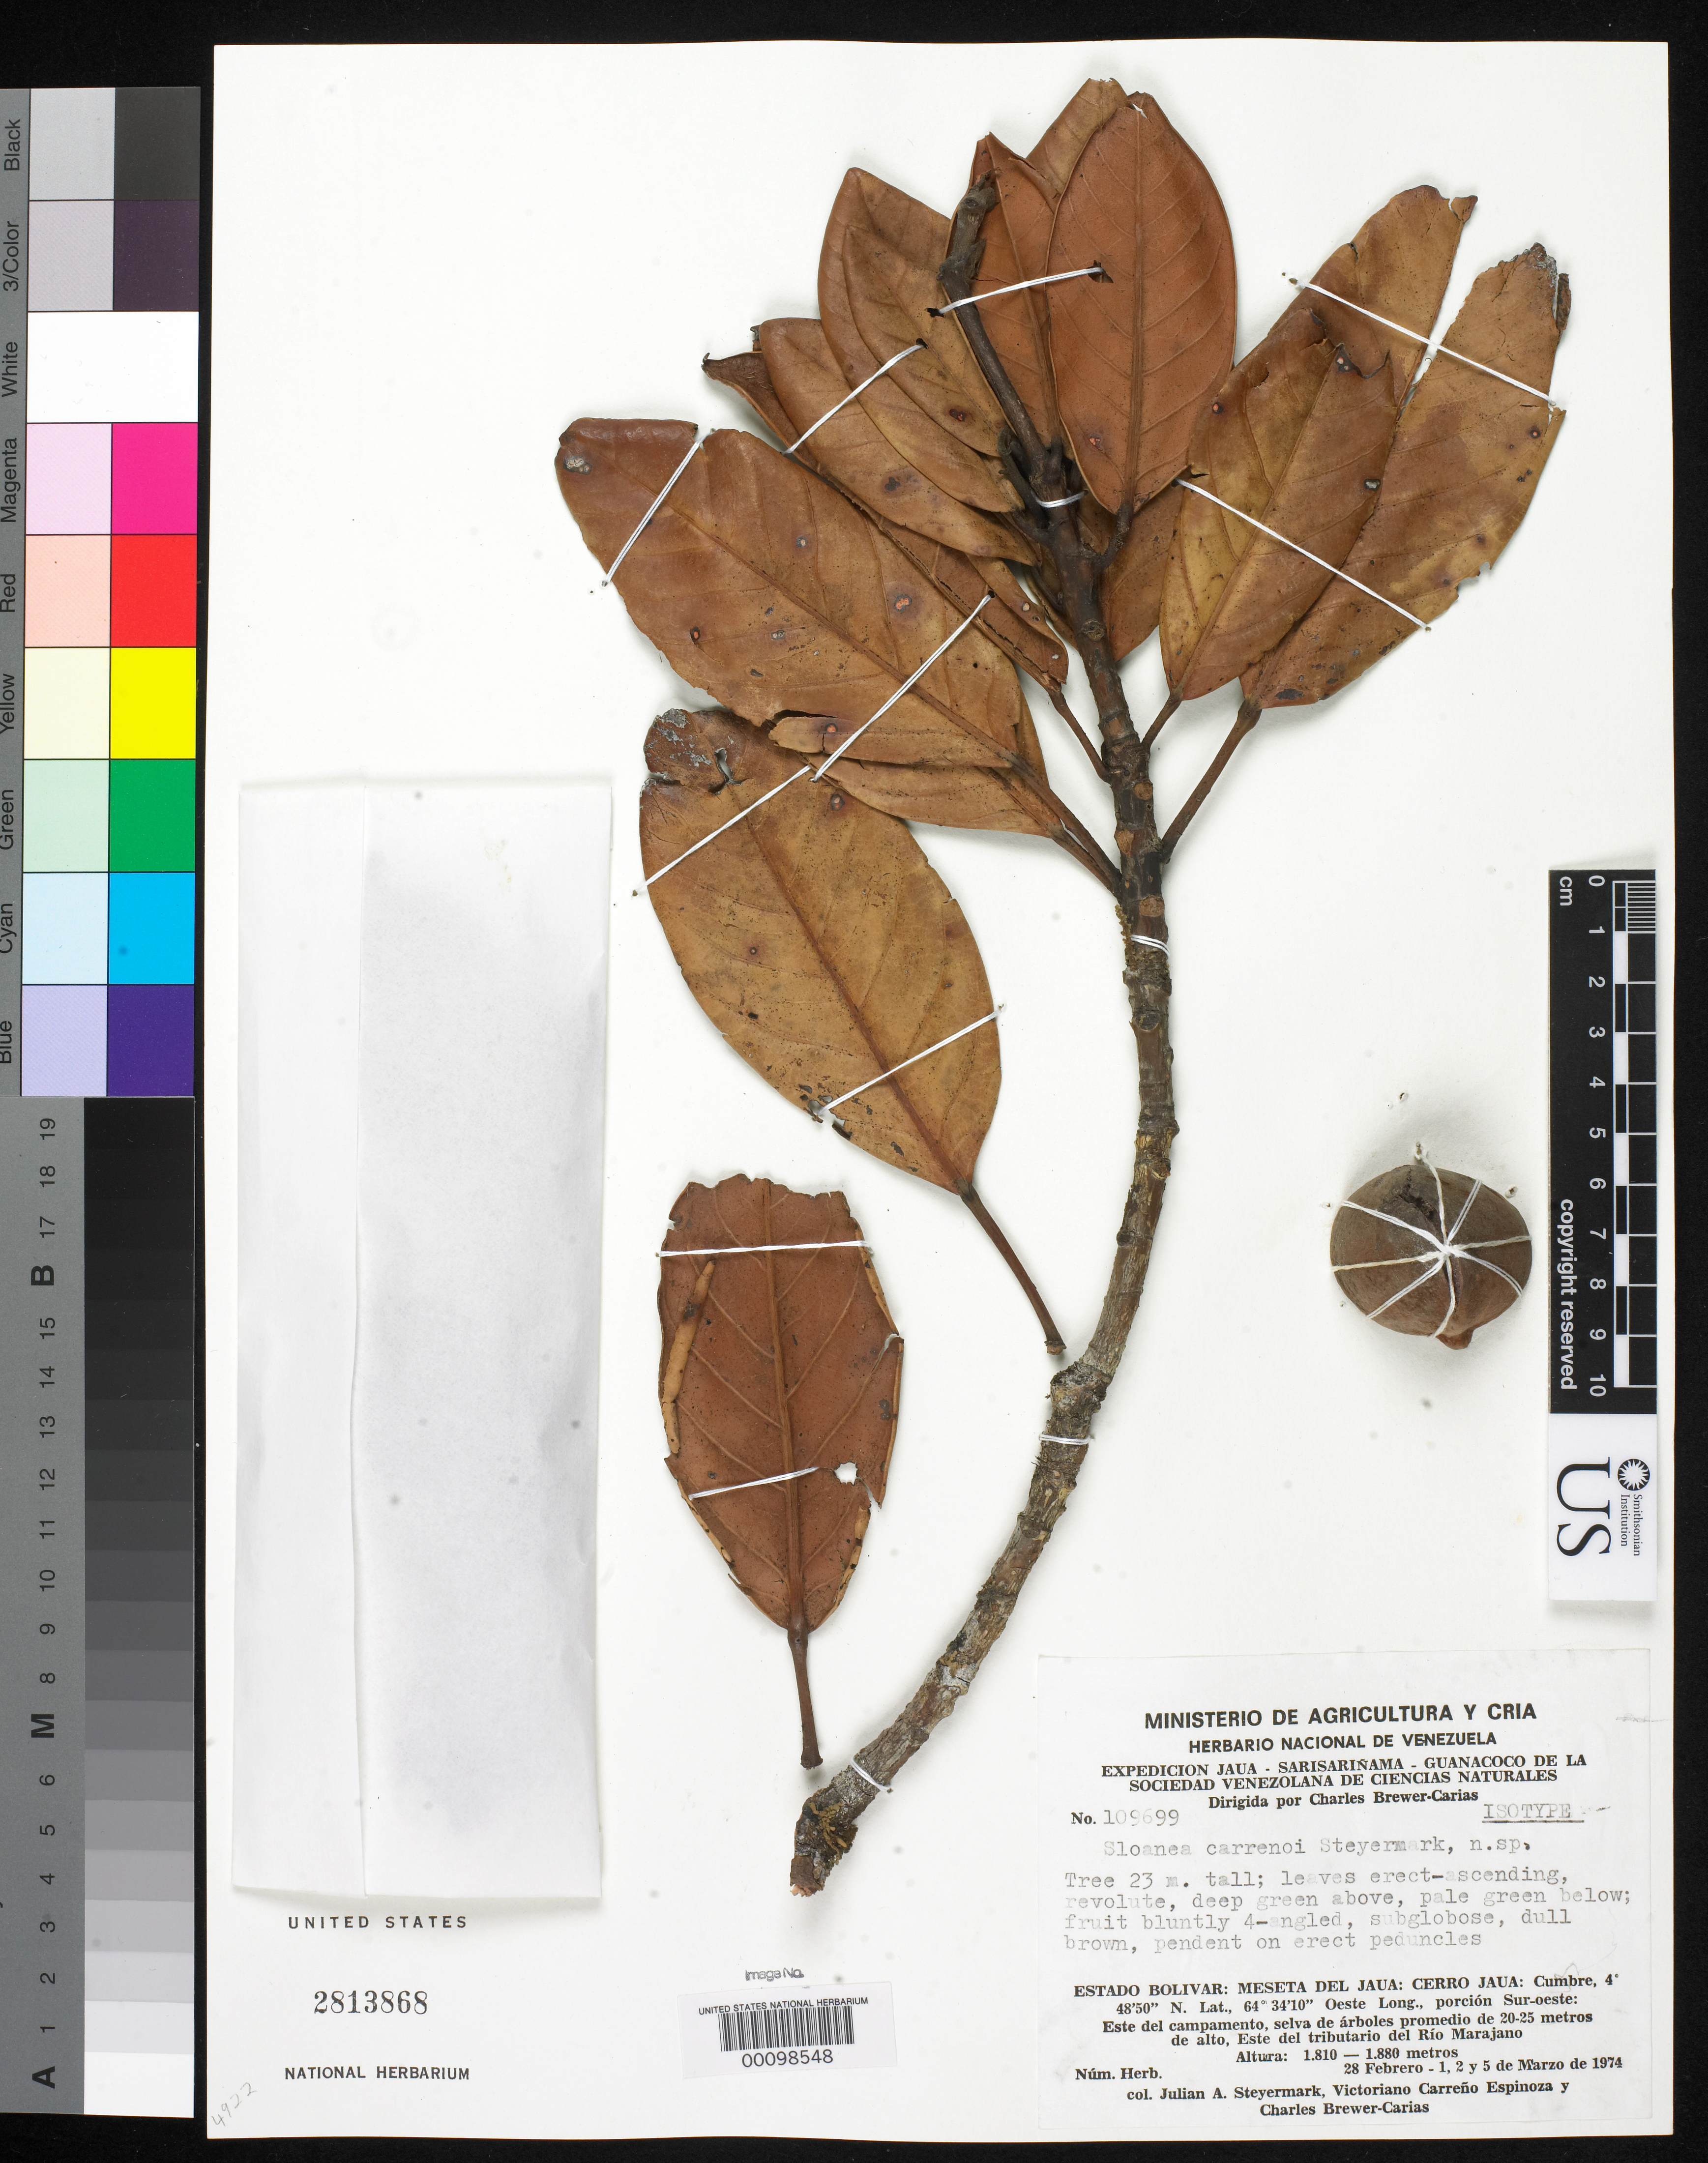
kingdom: Plantae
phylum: Tracheophyta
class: Magnoliopsida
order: Oxalidales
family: Elaeocarpaceae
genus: Sloanea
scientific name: Sloanea carrenoi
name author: Steyerm. in Steyerm. & Brewer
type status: Isotype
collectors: J. Steyermark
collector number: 109699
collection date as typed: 28 Feb 1974 to 05 Mar 1974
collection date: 1974-02-28/1974-03-05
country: Venezuela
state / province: Bolivar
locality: Meseta del Jaua, Cerro Jaua.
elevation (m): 1810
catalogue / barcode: US 2813868